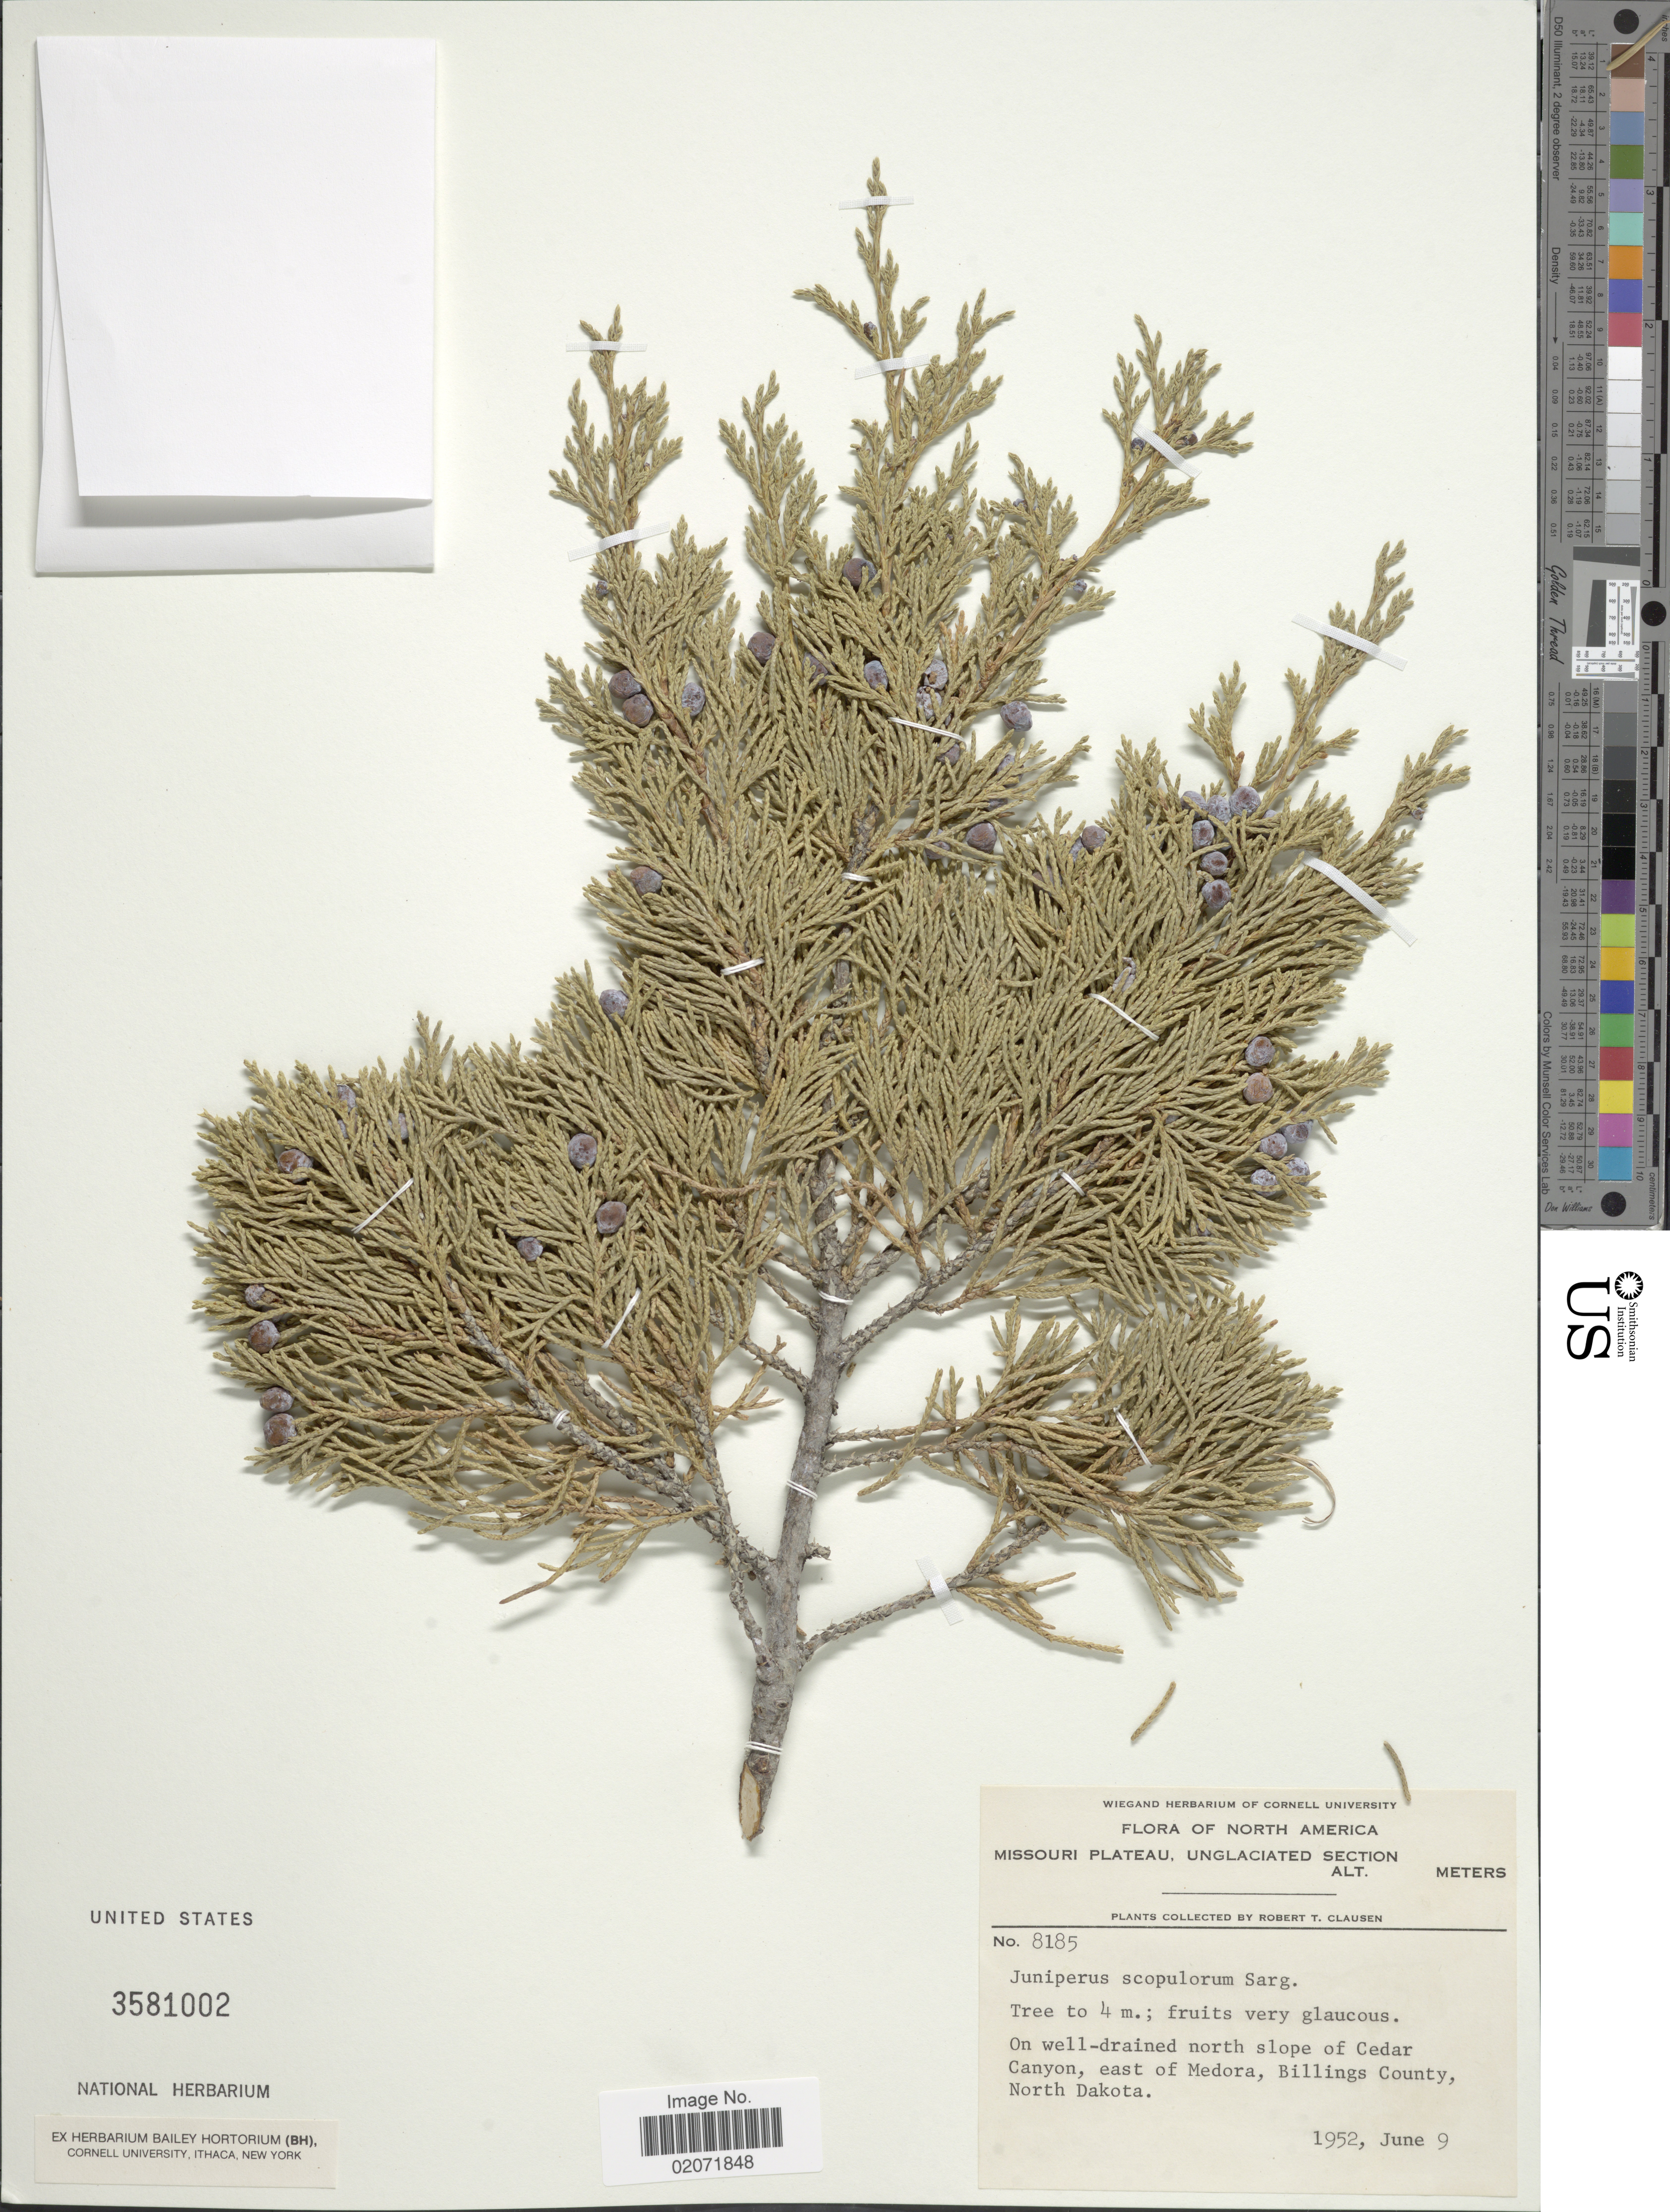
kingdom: Plantae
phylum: Tracheophyta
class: Pinopsida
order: Pinales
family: Cupressaceae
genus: Juniperus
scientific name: Juniperus scopulorum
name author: Sarg.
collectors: R. T. Clausen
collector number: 8185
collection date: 1952-06-09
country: United States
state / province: North Dakota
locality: Missouri Plateau, Unglaciated Section, On well-drained north slope of Cedar Canyon, east of Medora, Billings County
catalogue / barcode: US 3581002